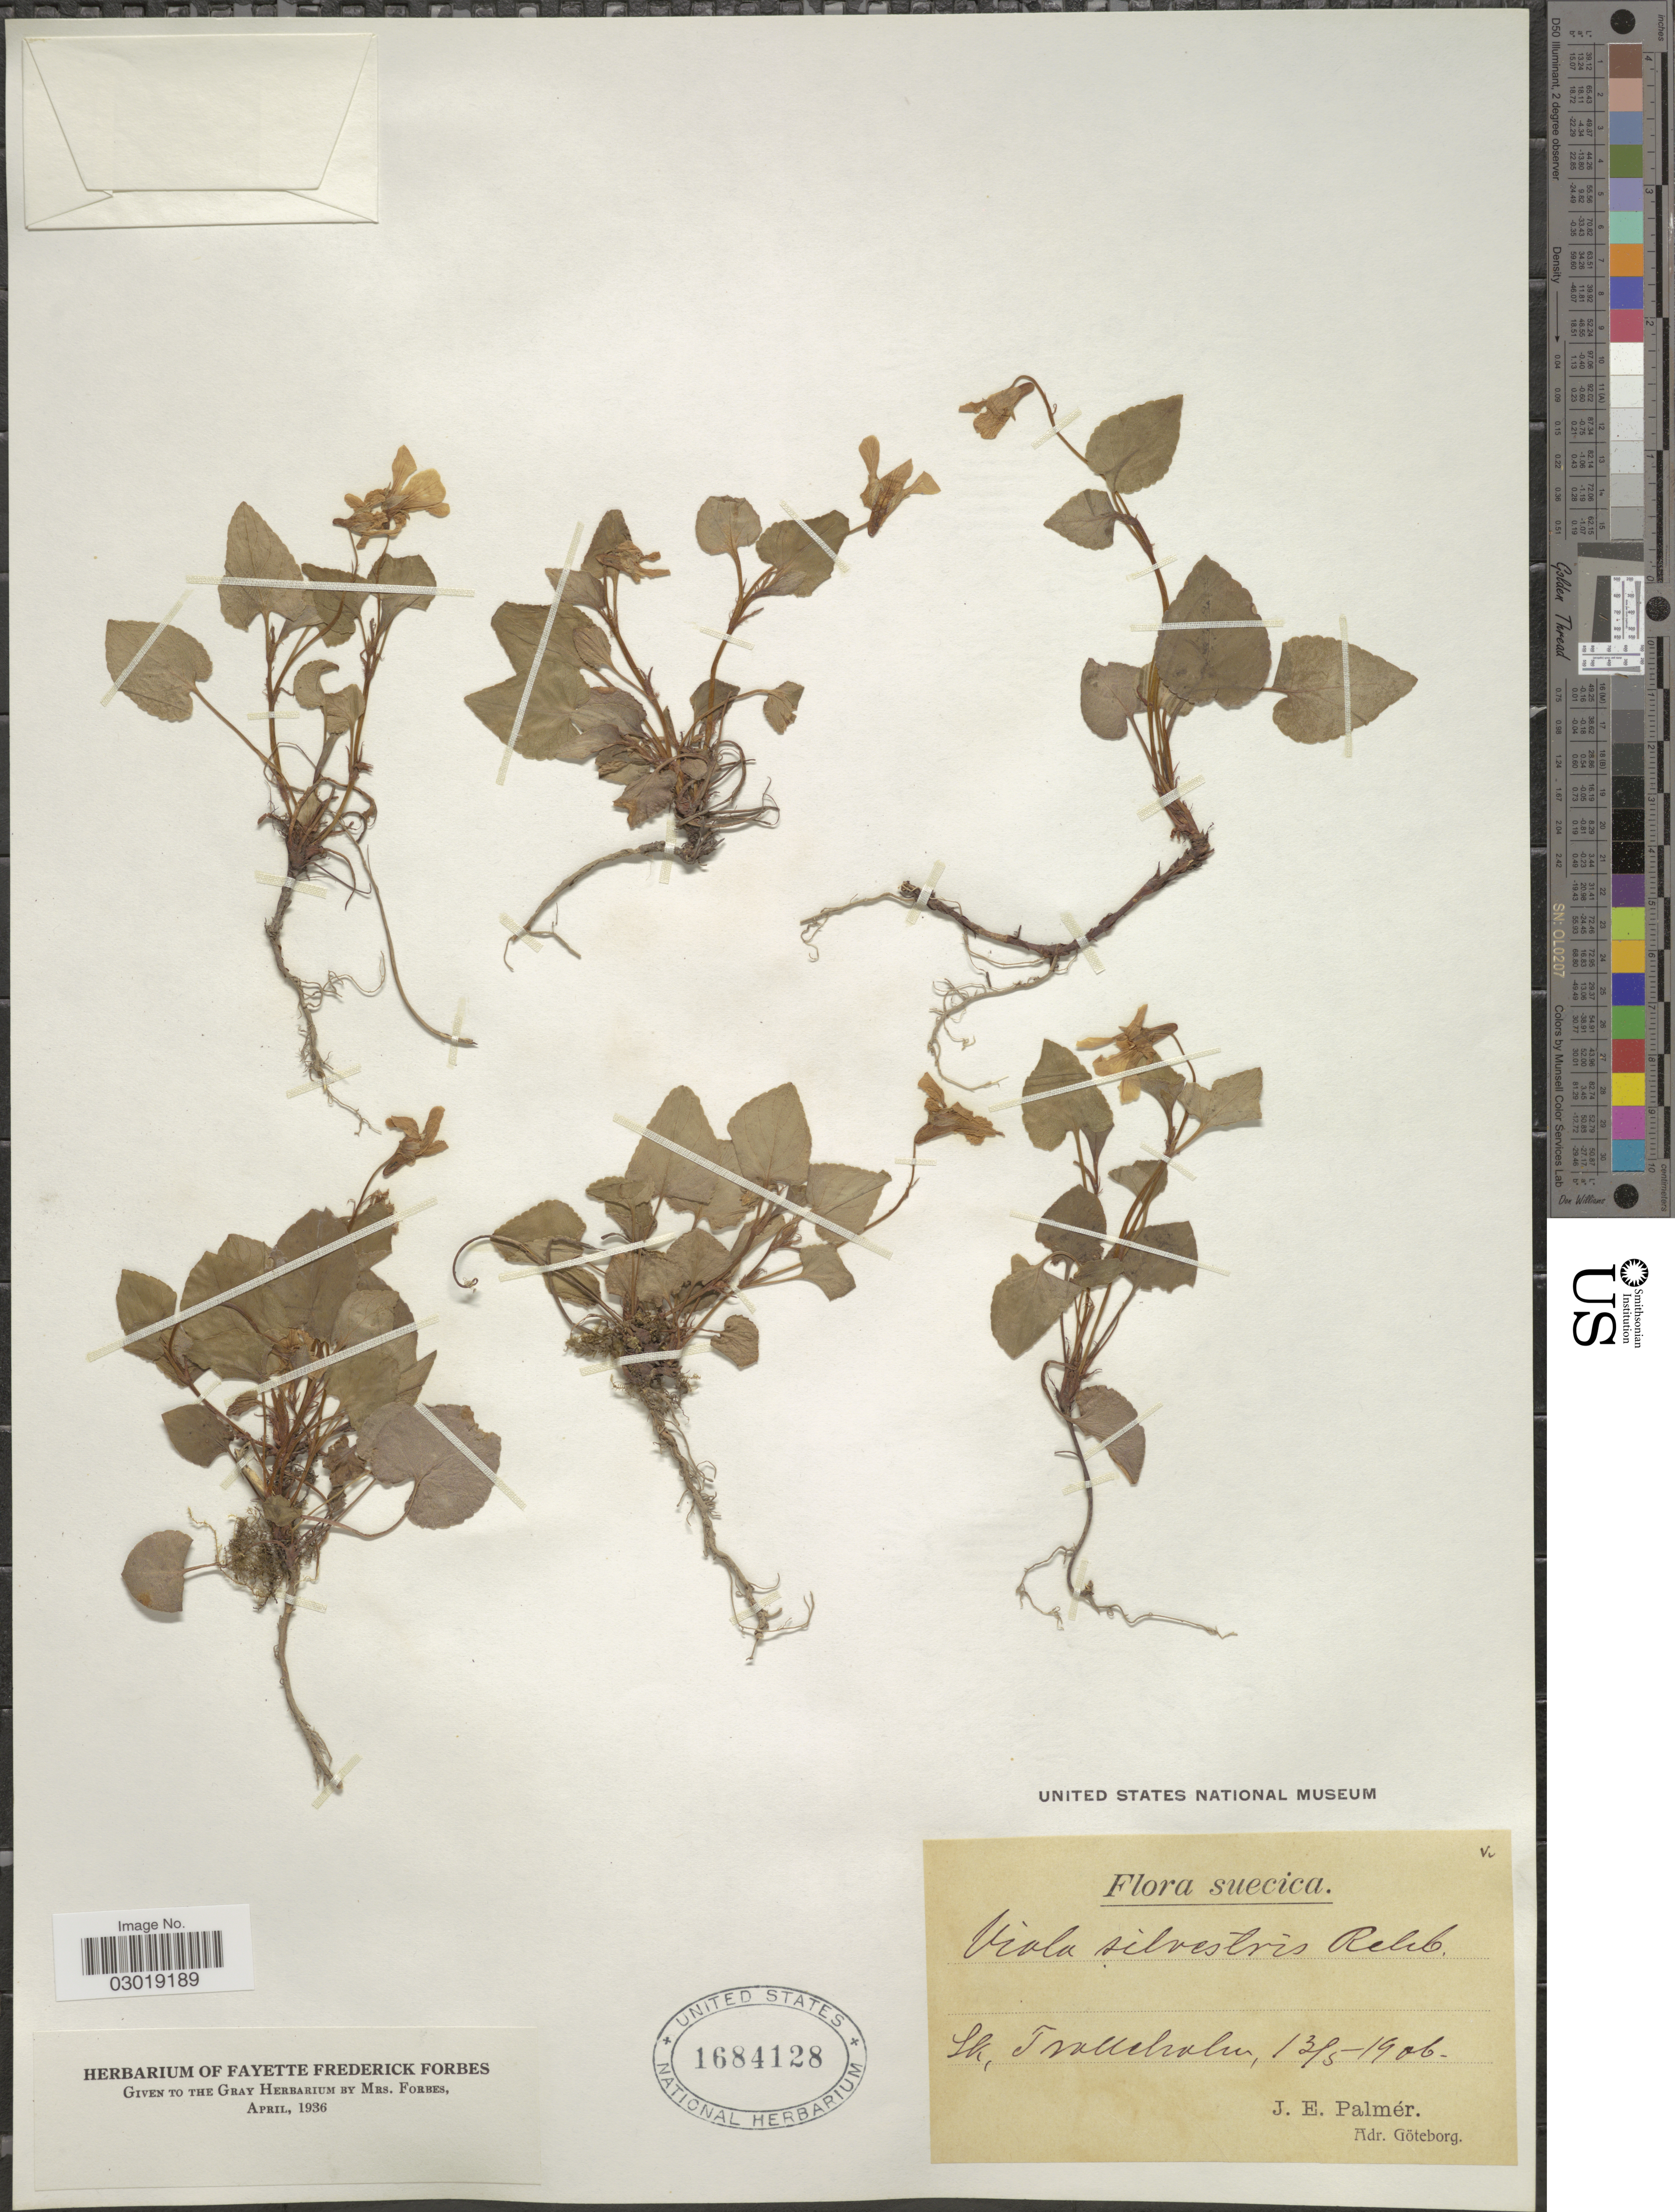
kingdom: Plantae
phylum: Tracheophyta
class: Magnoliopsida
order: Malpighiales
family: Violaceae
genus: Viola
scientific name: Viola sylvestris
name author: Lam.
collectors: J. E. Palmér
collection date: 1906-05-13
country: Sweden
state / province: Skåne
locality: Suecica. Sk. Trolleholm.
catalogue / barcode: US 1684128